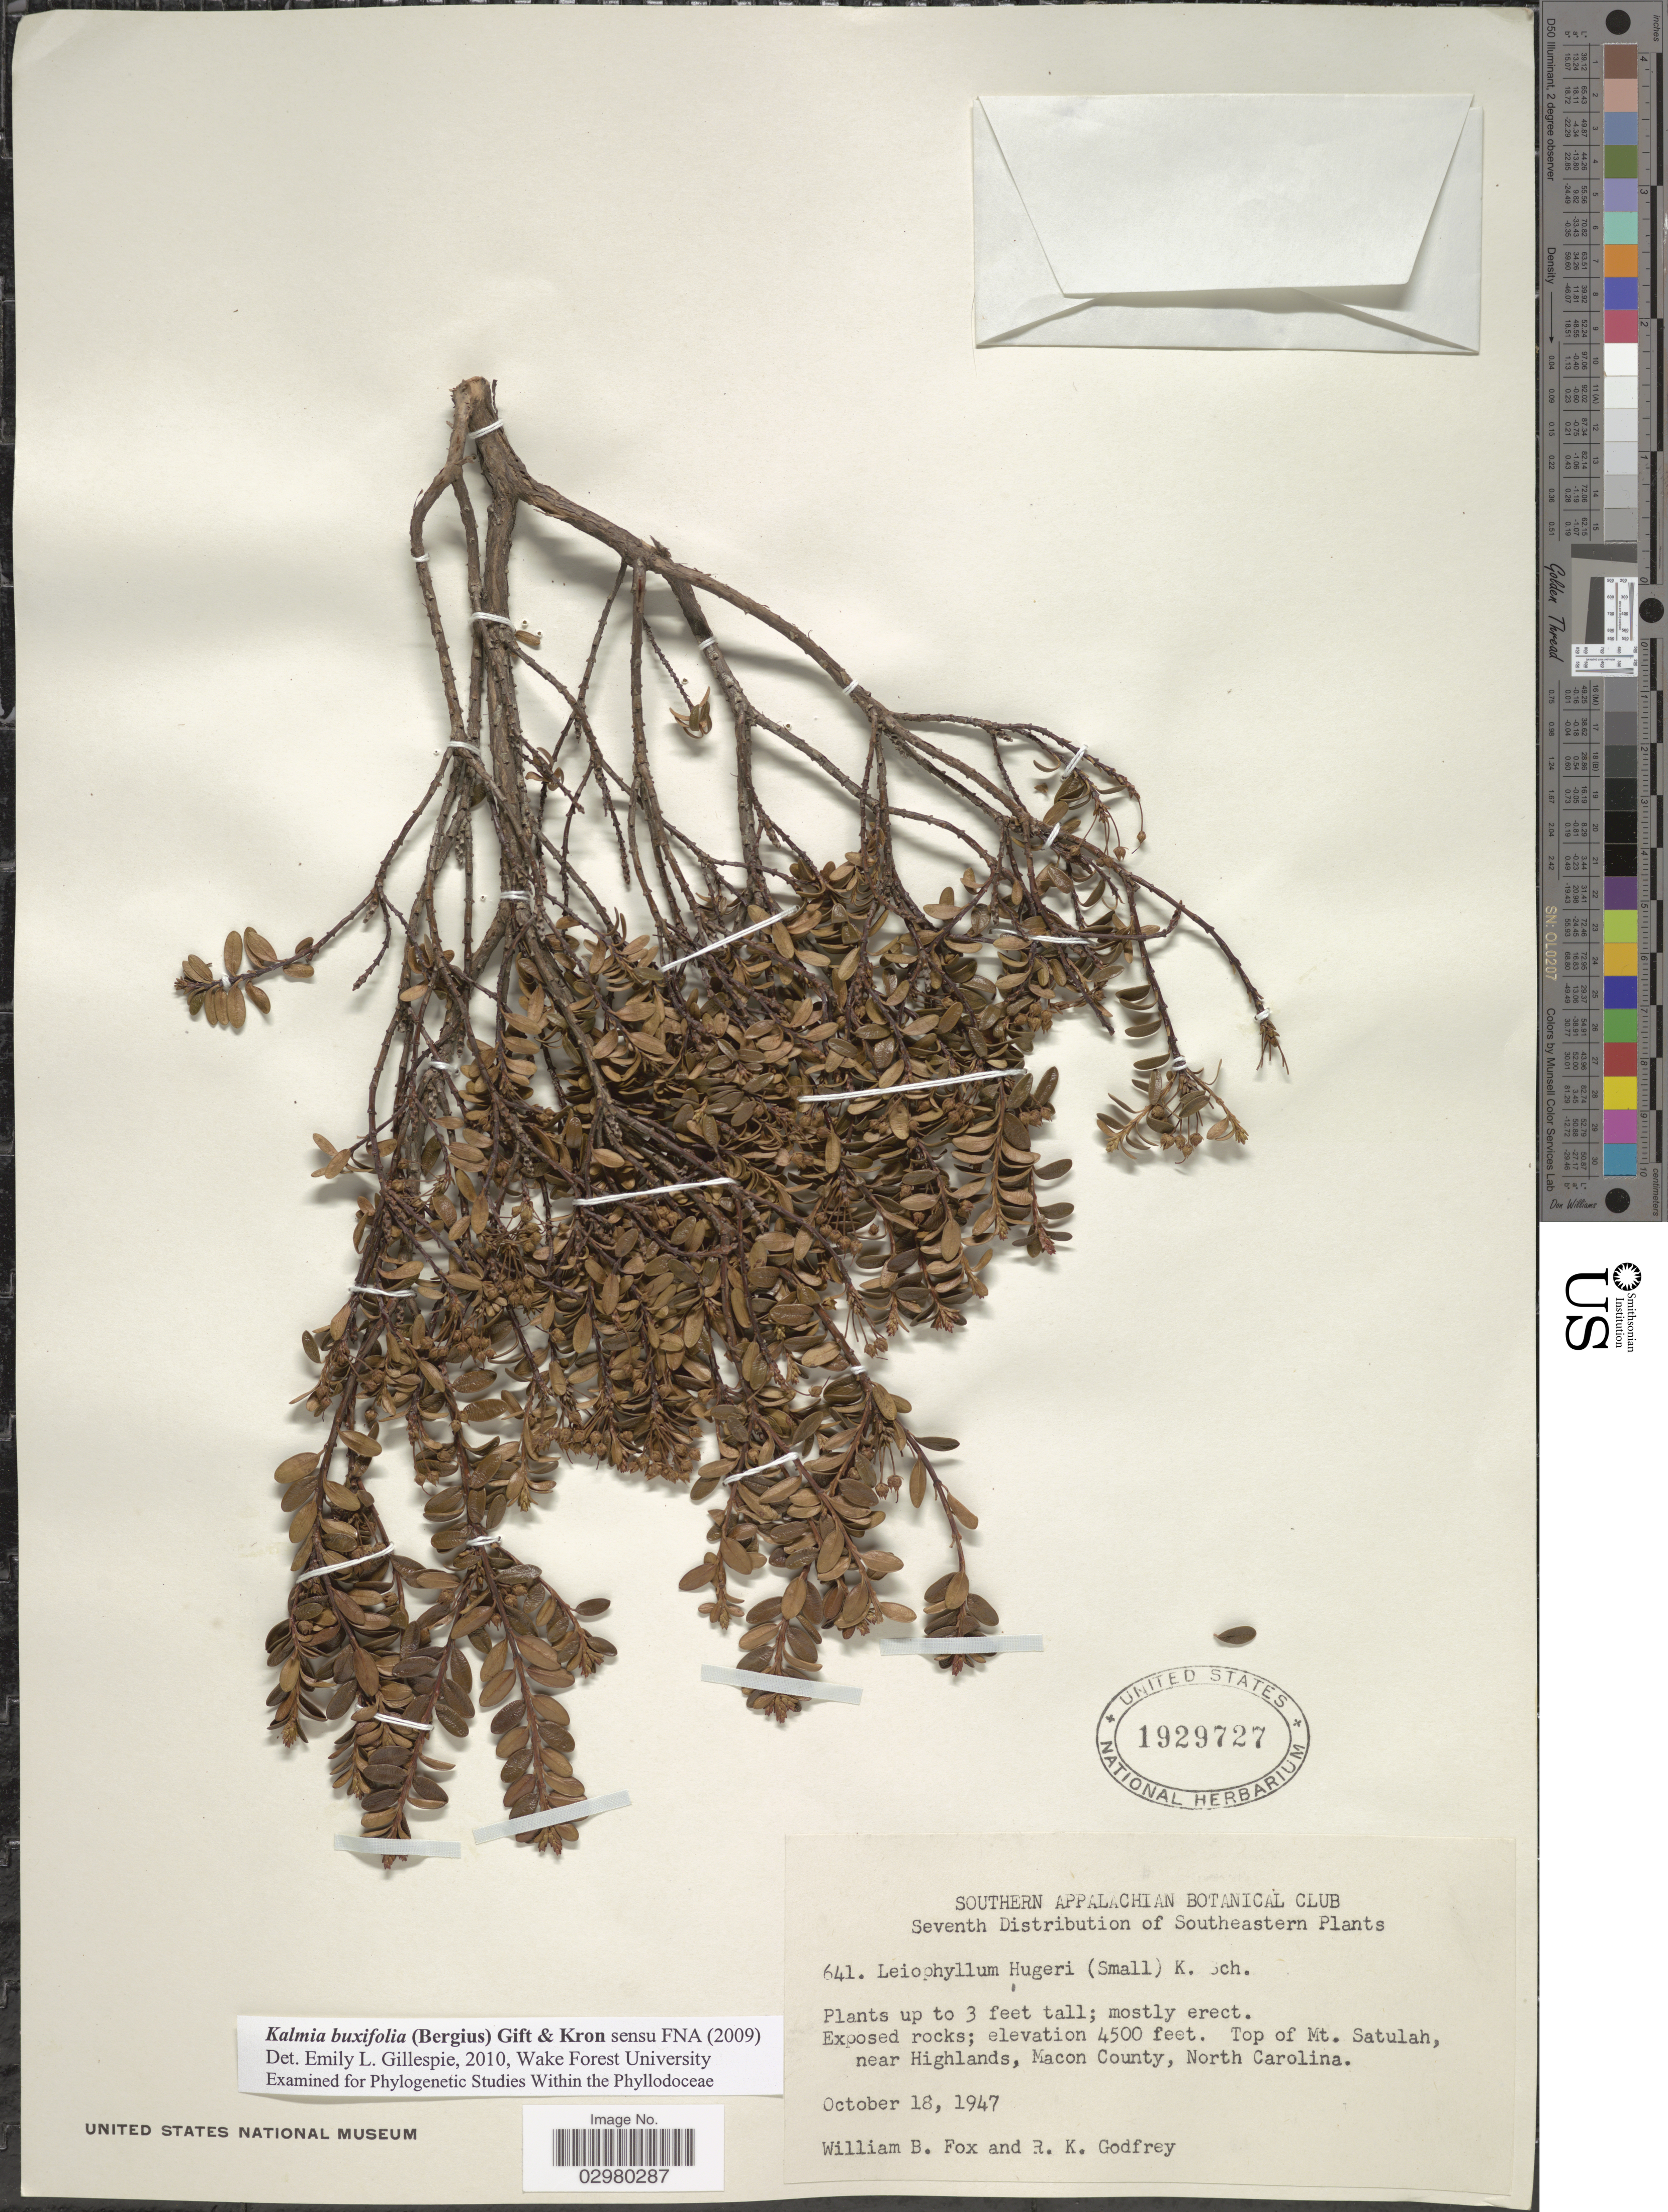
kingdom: Plantae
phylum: Tracheophyta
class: Magnoliopsida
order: Ericales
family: Ericaceae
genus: Leiophyllum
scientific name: Leiophyllum buxifolium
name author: (Bergius) Elliott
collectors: W. B. Fox & R. K. Godfrey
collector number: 641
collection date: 1947-10-18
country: United States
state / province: North Carolina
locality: Top of Mt. Satulah, near Highlands, Macon County.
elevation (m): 1372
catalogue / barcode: US 1929727